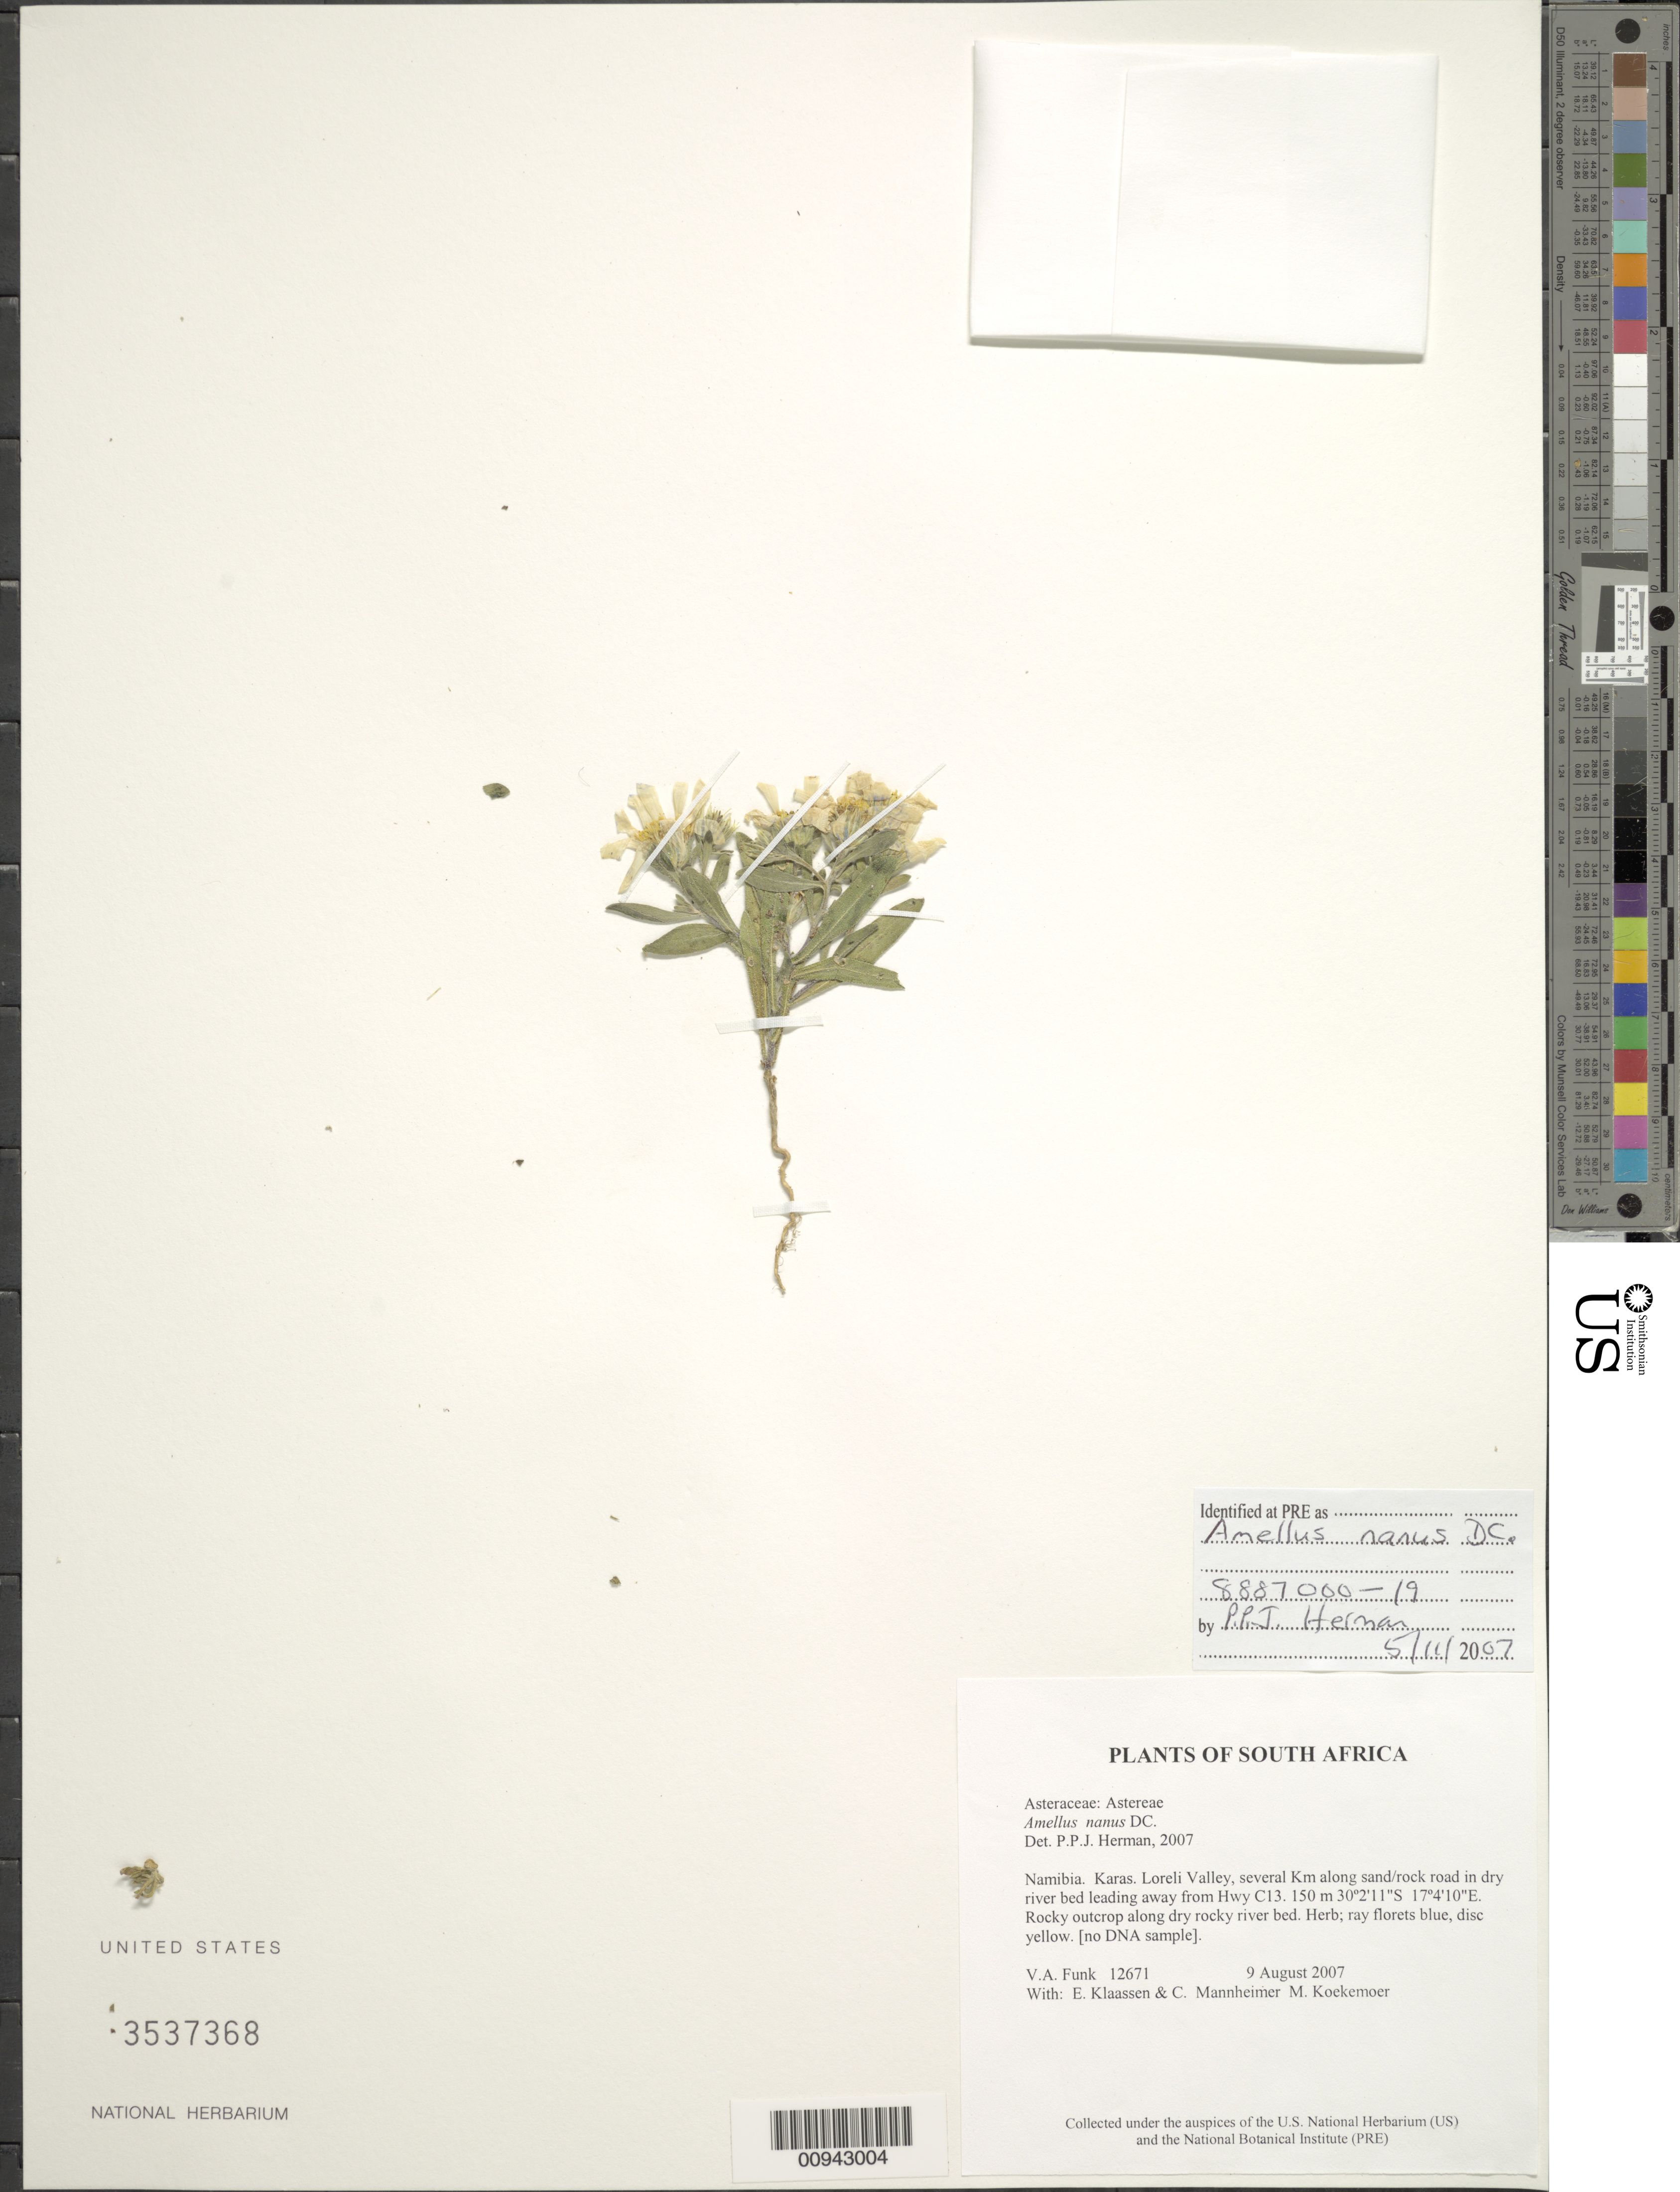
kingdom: Plantae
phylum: Tracheophyta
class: Magnoliopsida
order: Asterales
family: Asteraceae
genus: Amellus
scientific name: Amellus nanus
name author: DC.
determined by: Herman, P. P. J.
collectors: V. Funk, M. Koekemoer, E. S. Klaassen & C. A. Mannheimer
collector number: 12671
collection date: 2007-08-09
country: Namibia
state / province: Karas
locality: Loreli Valley, several Km along sand/rock road in dry river bed leading away from Hwy C13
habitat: Rocky outcrop along dry rocky river bed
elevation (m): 150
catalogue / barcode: US 3537368